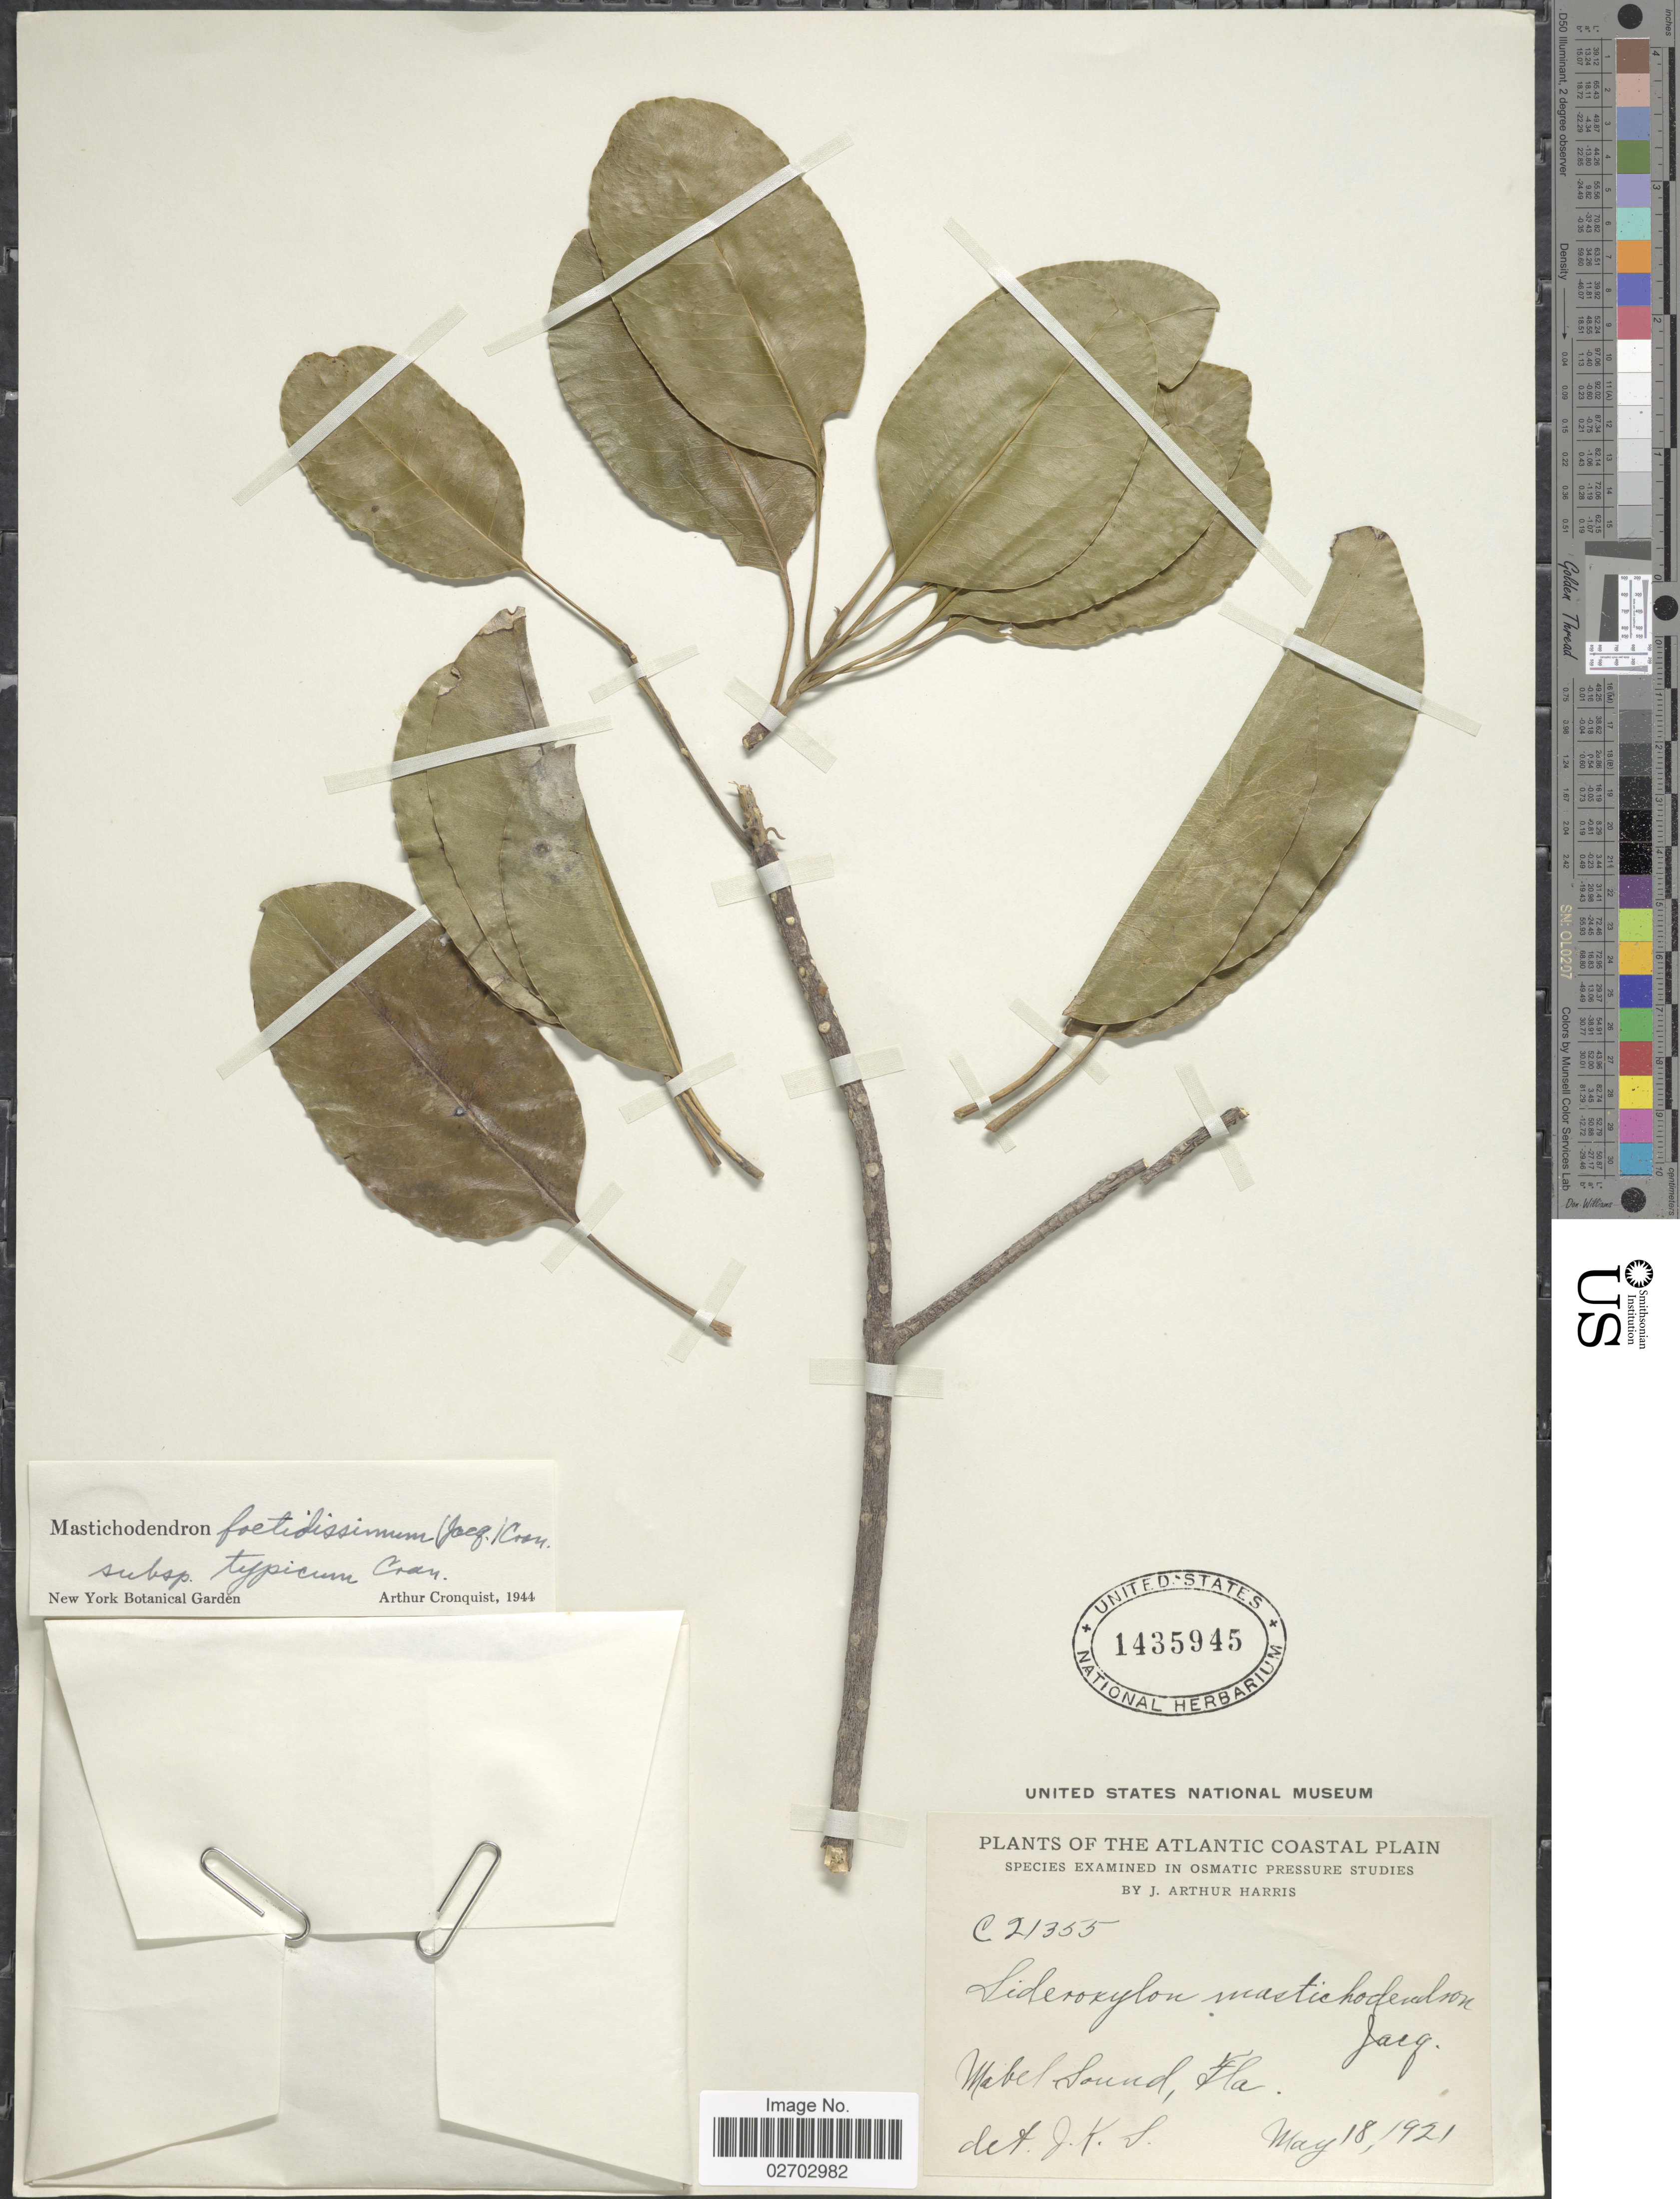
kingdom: Plantae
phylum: Tracheophyta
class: Magnoliopsida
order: Ericales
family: Sapotaceae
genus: Sideroxylon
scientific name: Sideroxylon foetidissimum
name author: Jacq.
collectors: J. A. Harris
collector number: C21355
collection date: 1921-05-18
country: United States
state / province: Florida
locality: Atlantic Coastal Plain, Webel Sound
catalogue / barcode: US 1435945